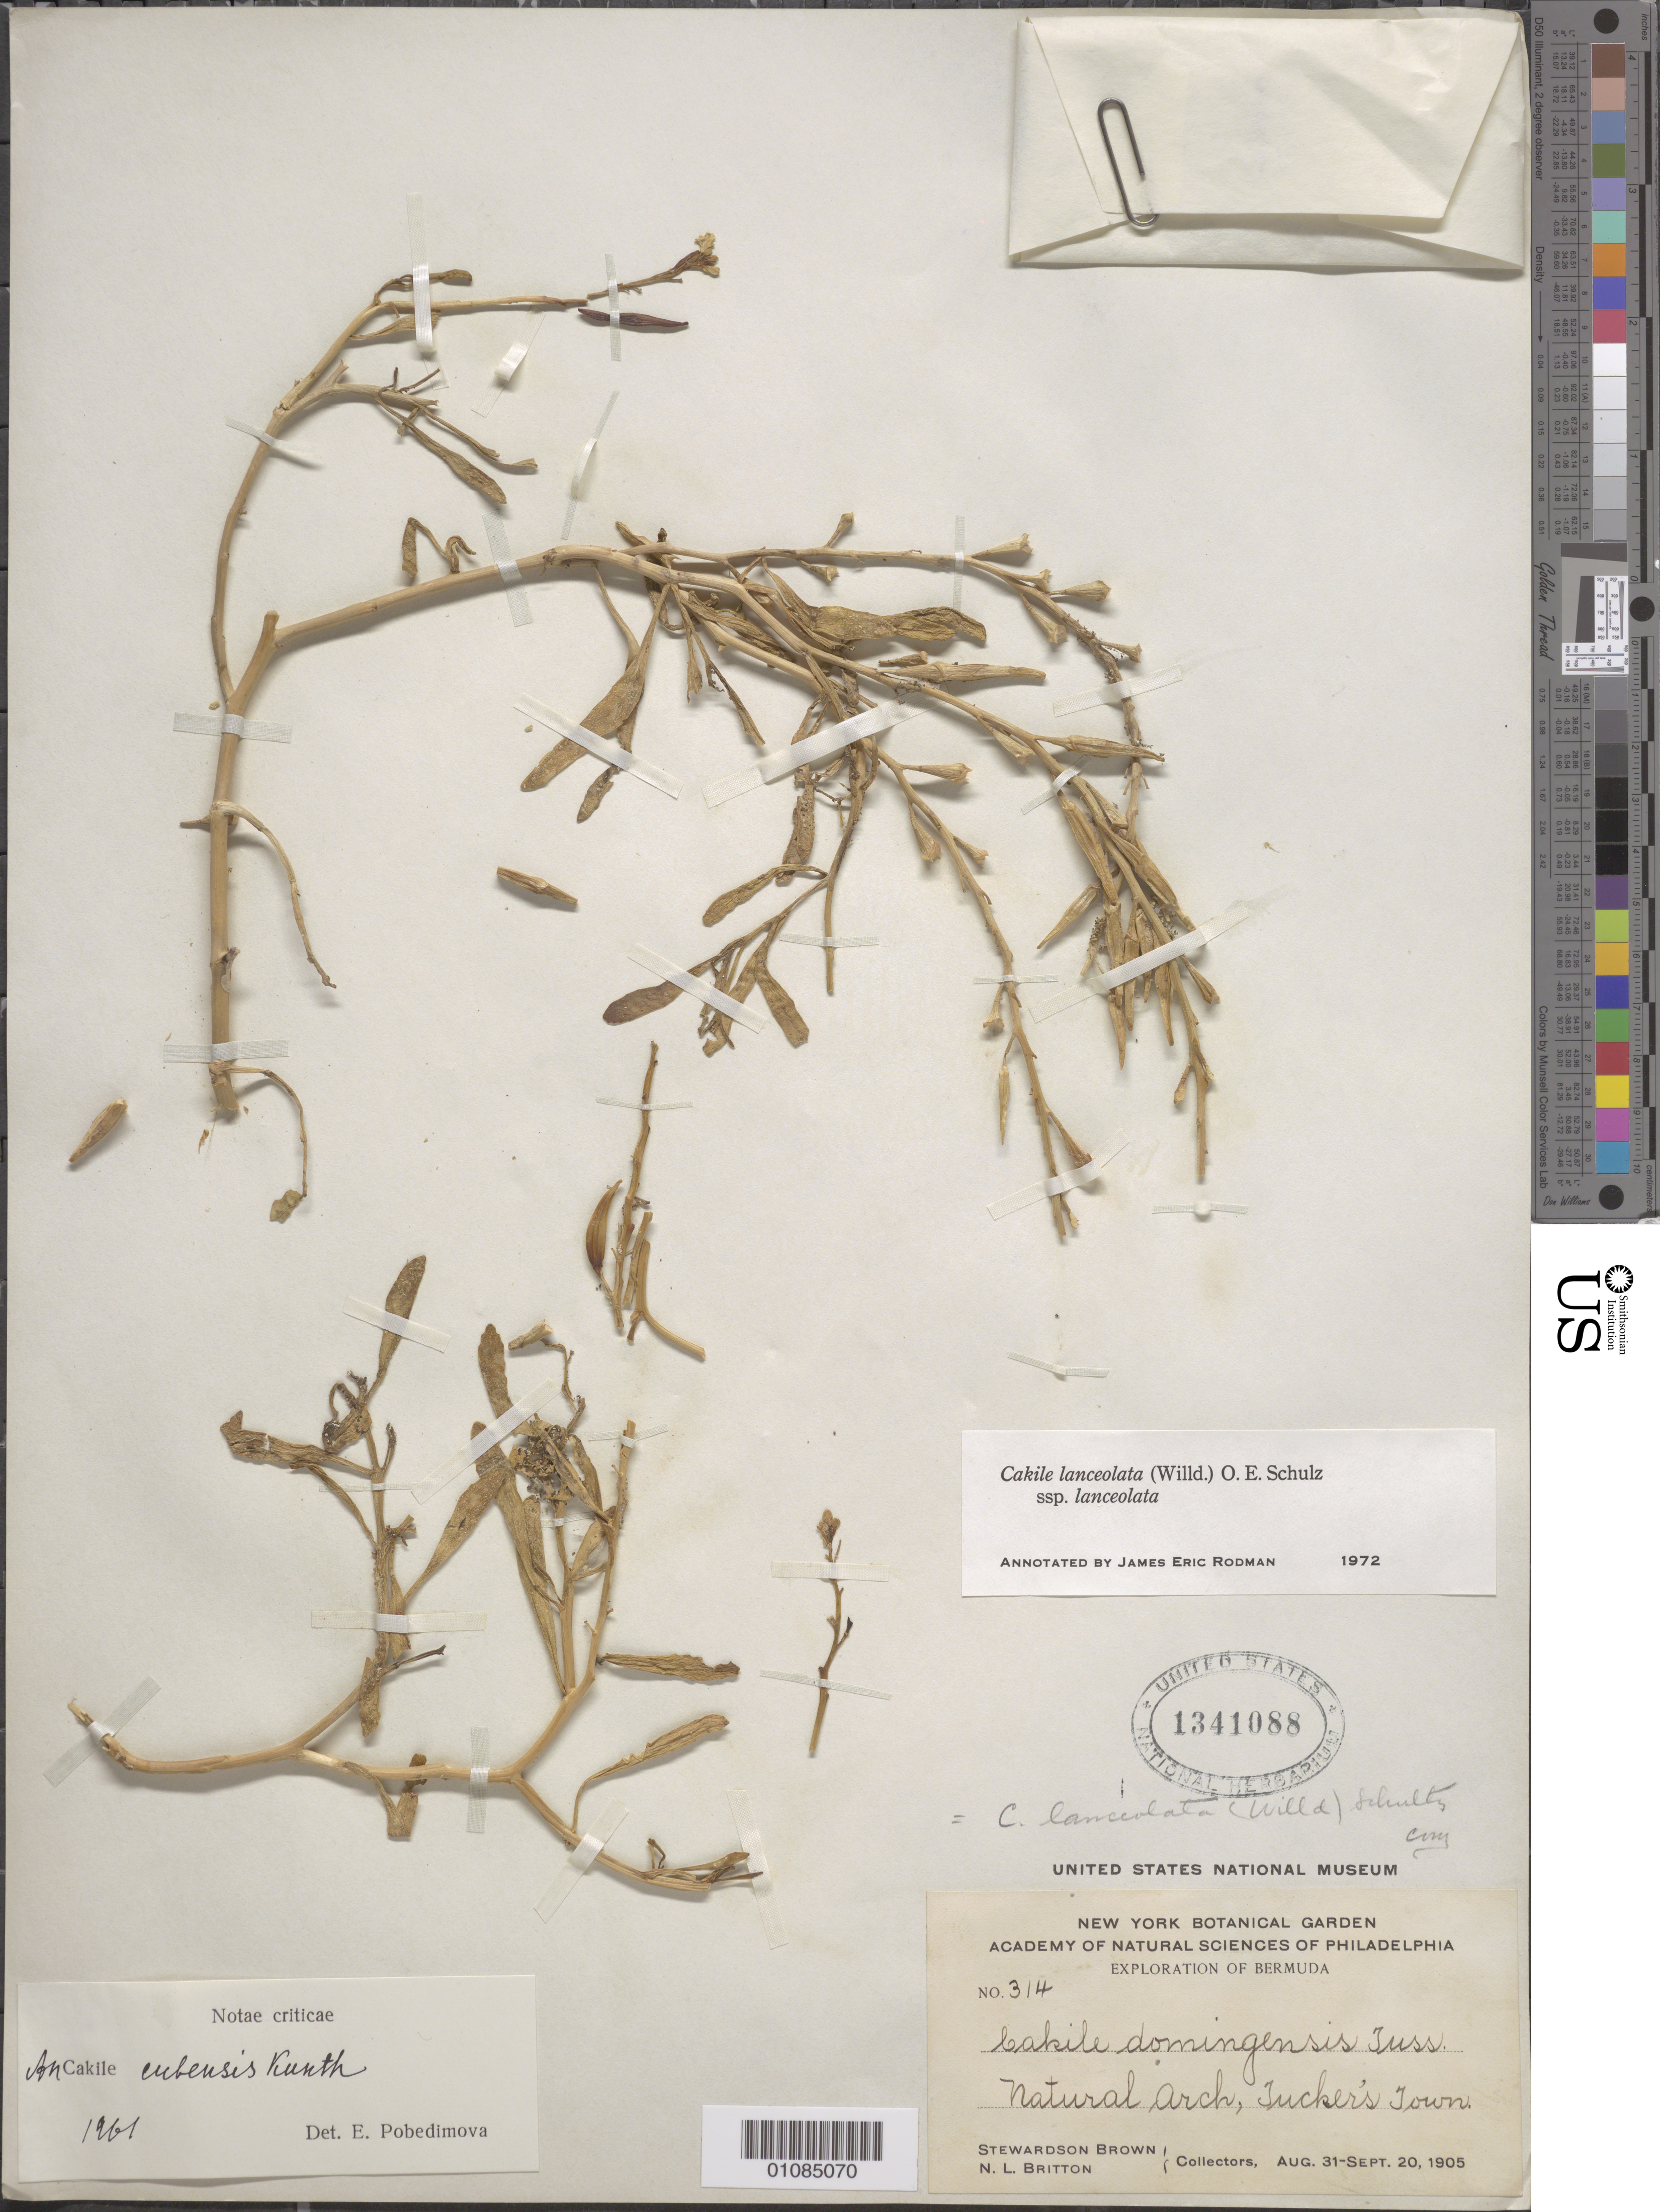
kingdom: Plantae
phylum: Tracheophyta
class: Magnoliopsida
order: Brassicales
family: Brassicaceae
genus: Cakile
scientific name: Cakile lanceolata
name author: (Willd.) O.E. Schulz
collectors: S. Brown & N. Britton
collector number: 314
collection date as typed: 31 Aug 1905 to 20 Sep 1905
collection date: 1905-08-31/1905-09-20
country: Bermuda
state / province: St. George's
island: Bermuda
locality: Natural Arch, Tucker's Town.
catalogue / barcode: US 1341088